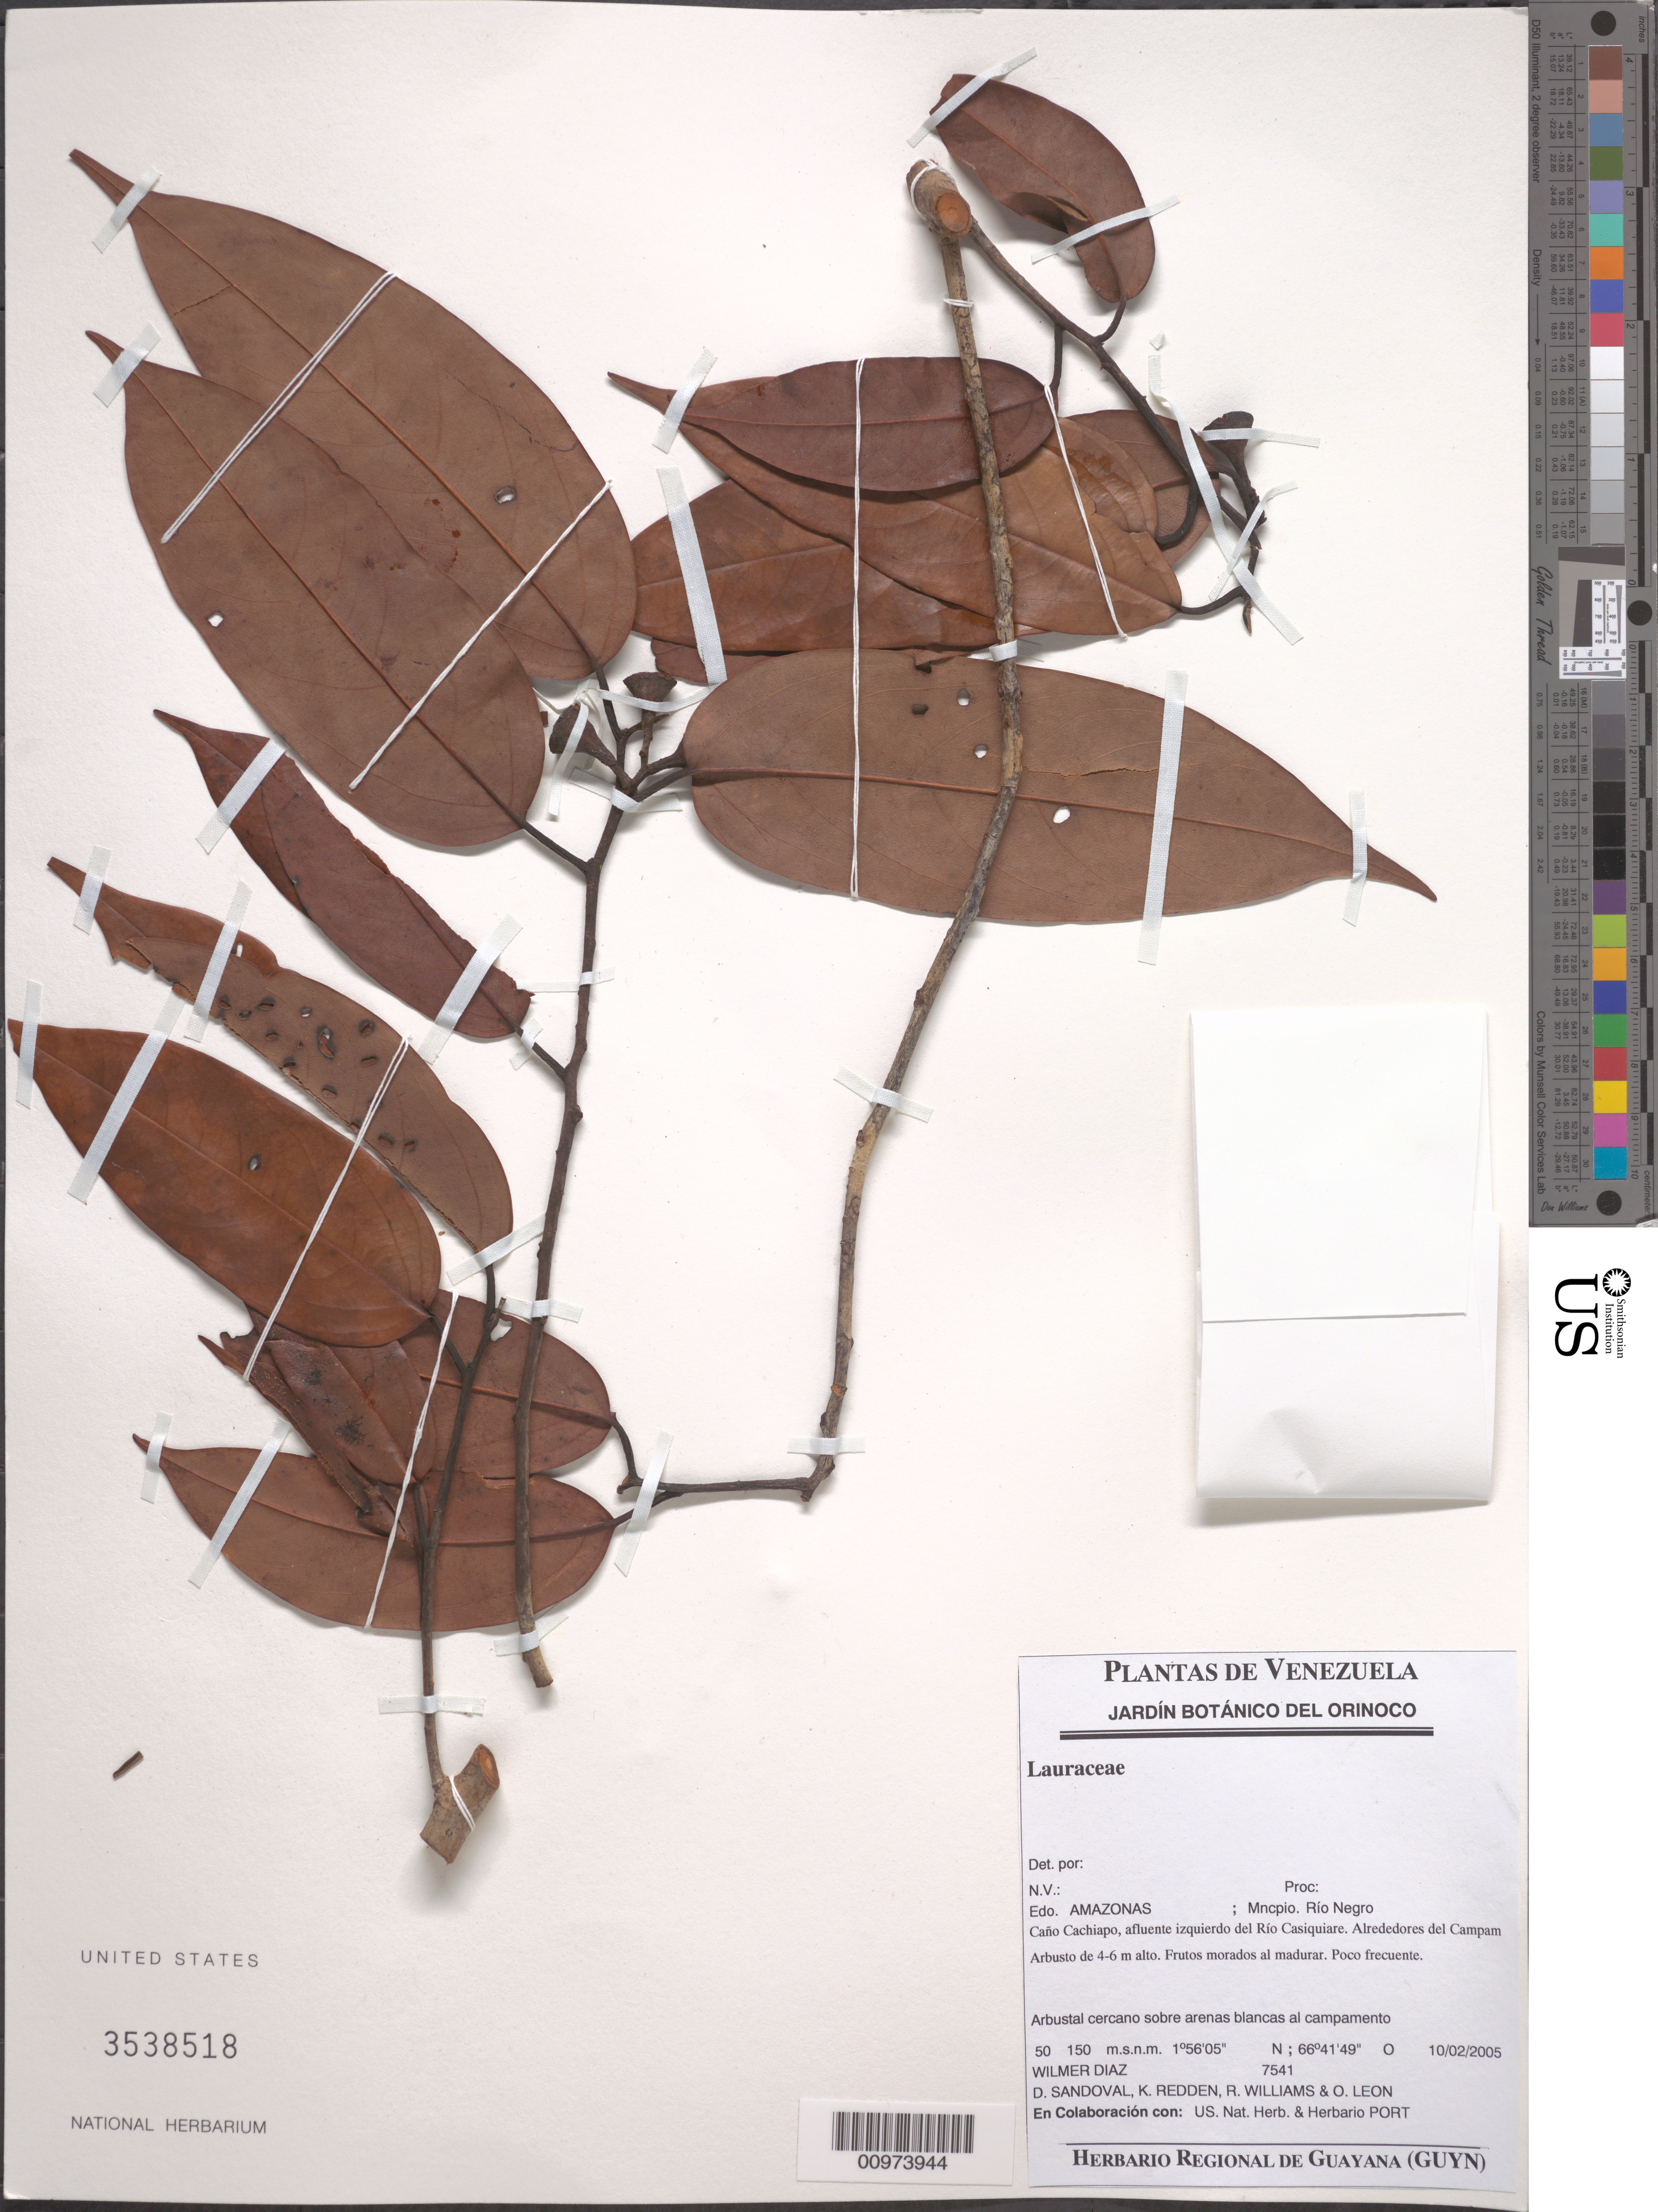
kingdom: Plantae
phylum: Tracheophyta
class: Magnoliopsida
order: Laurales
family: Lauraceae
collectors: W. Díaz P., D. Sandoval, K. M. Redden, R. Williams & O. León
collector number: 7541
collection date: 2005-02-10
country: Venezuela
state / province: Amazonas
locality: Mncpio. Río Negro. Caño Cachiapo, afluente izquierdo del Río Casiquiare. Alrededores del Campam.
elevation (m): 50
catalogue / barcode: US 3538518